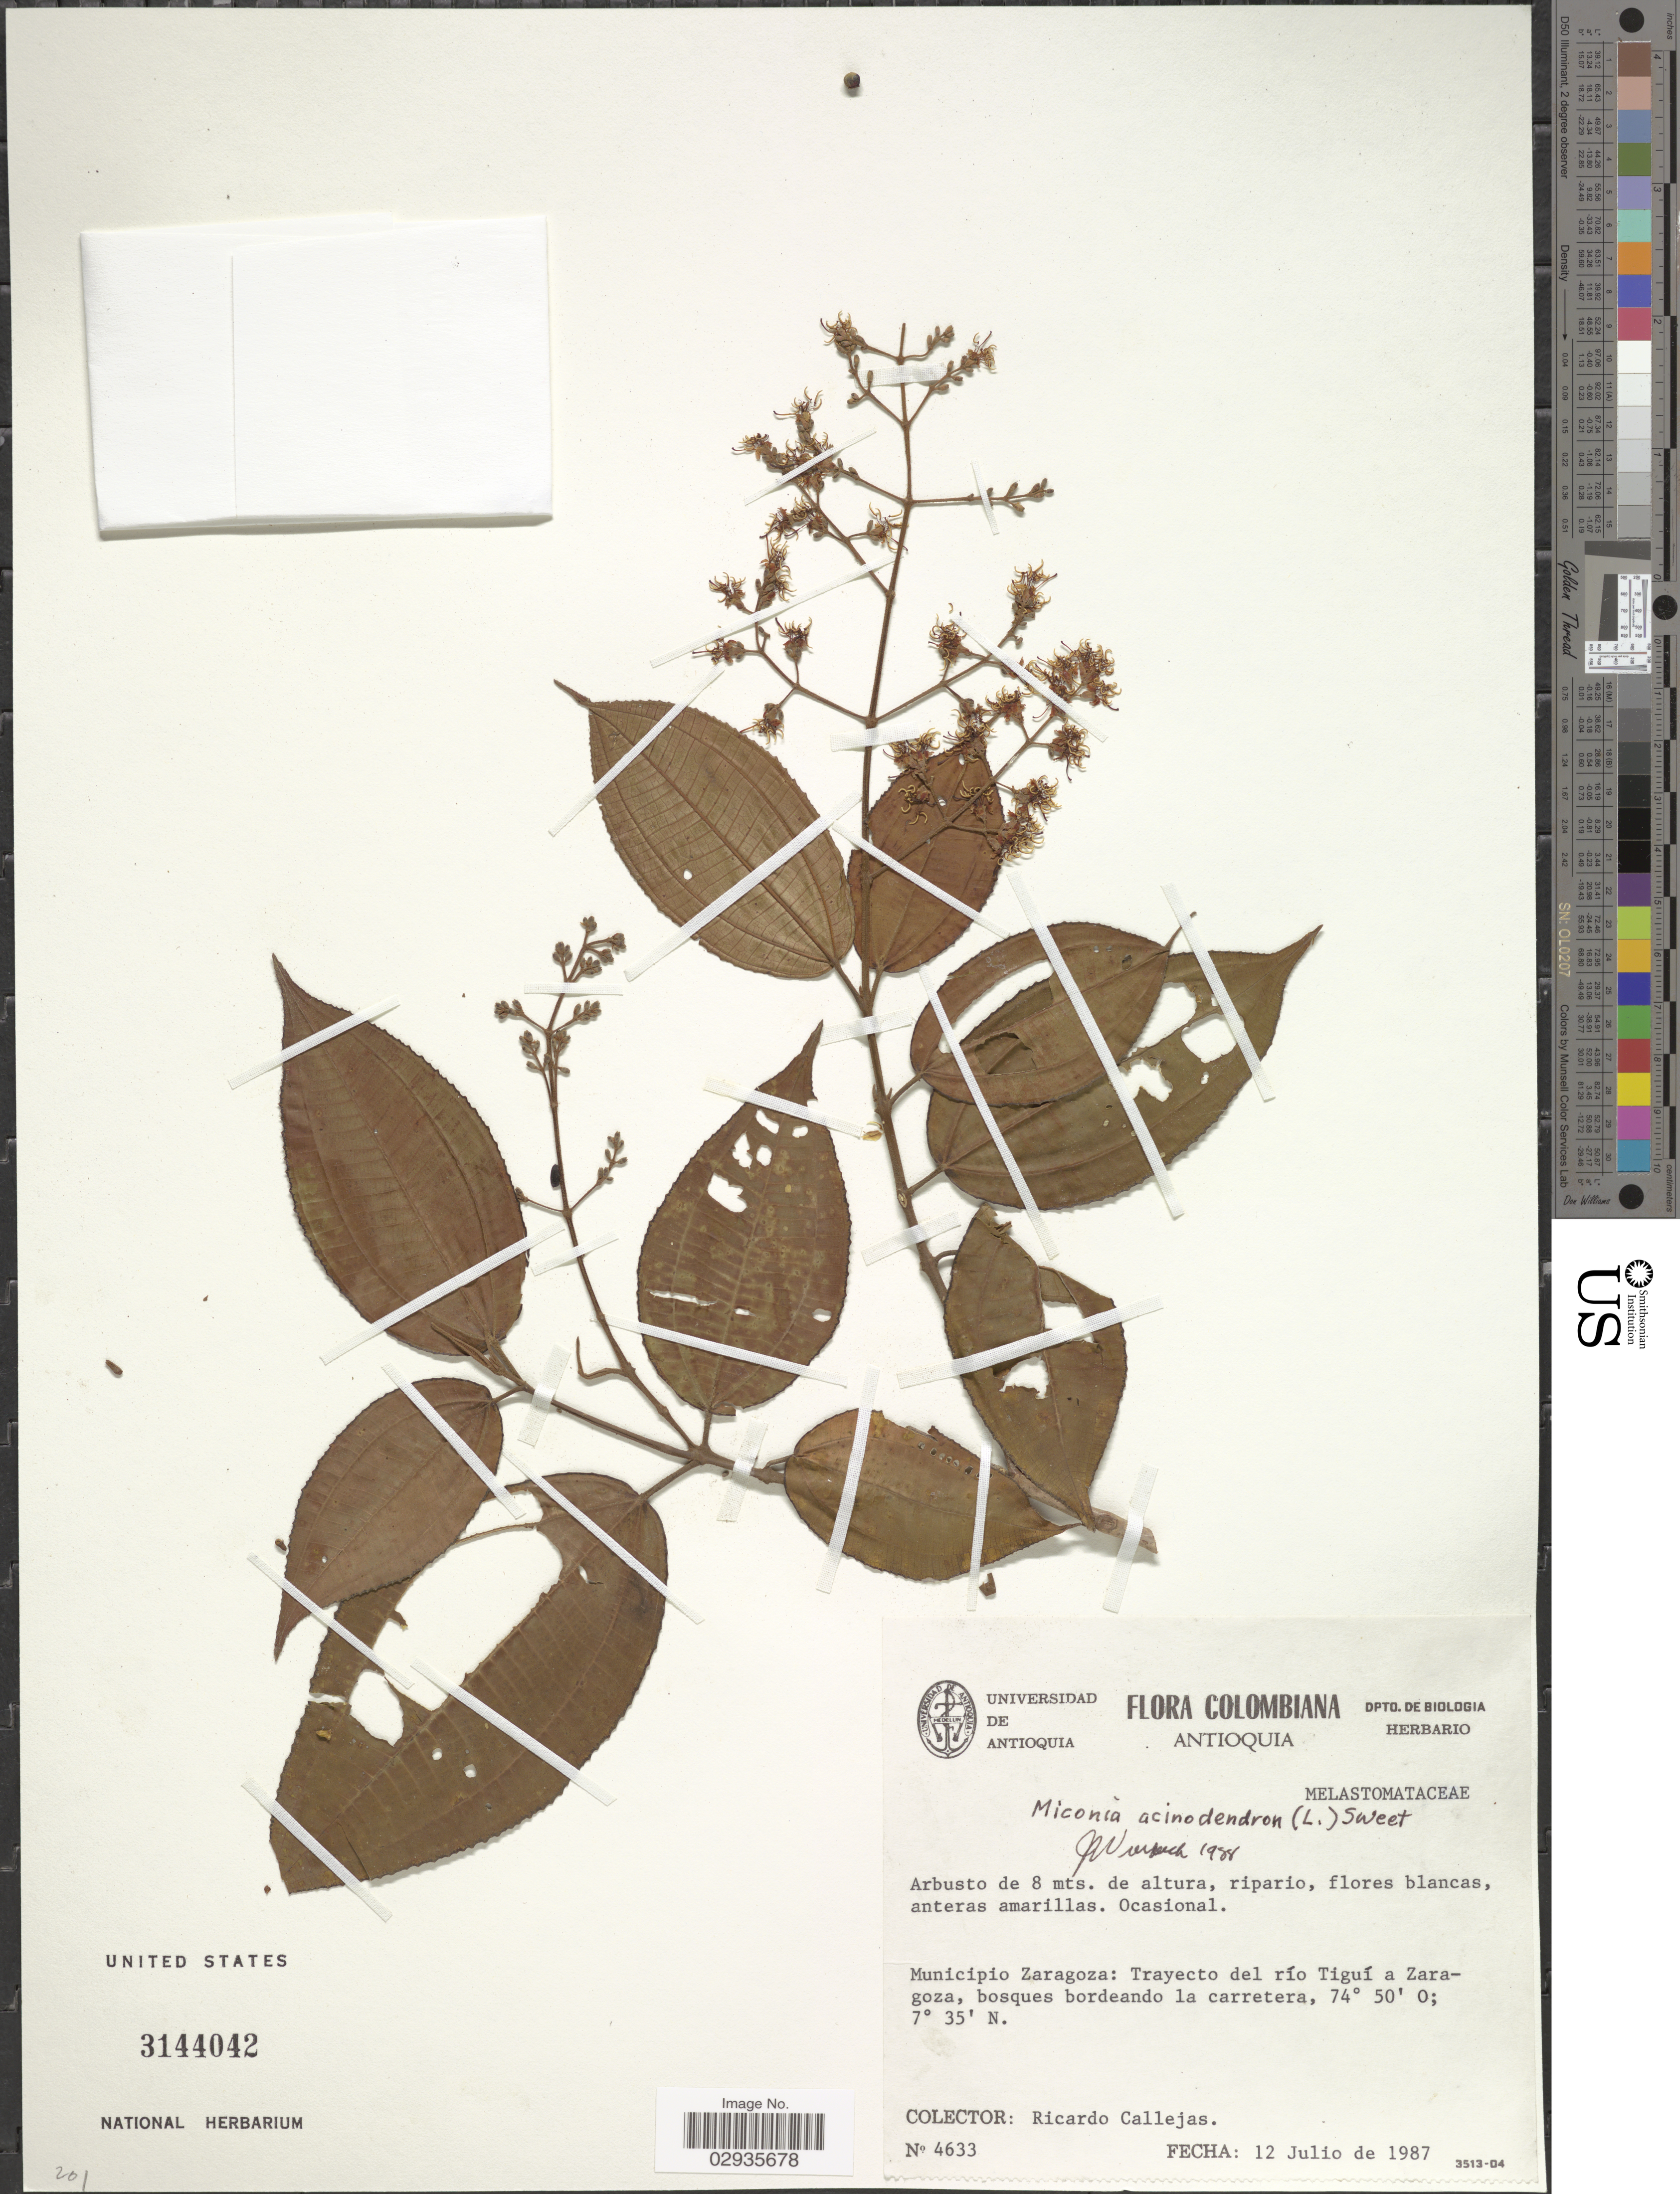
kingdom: Plantae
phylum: Tracheophyta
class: Magnoliopsida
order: Myrtales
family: Melastomataceae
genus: Miconia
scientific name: Miconia acinodendron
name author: (L.) Sweet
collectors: R. Callejas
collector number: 4633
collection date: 1987-07-12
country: Colombia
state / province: Antioquia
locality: Municipio Zaragoza: Trayecto del río Tiguí a Zaragoza.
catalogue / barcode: US 3144042